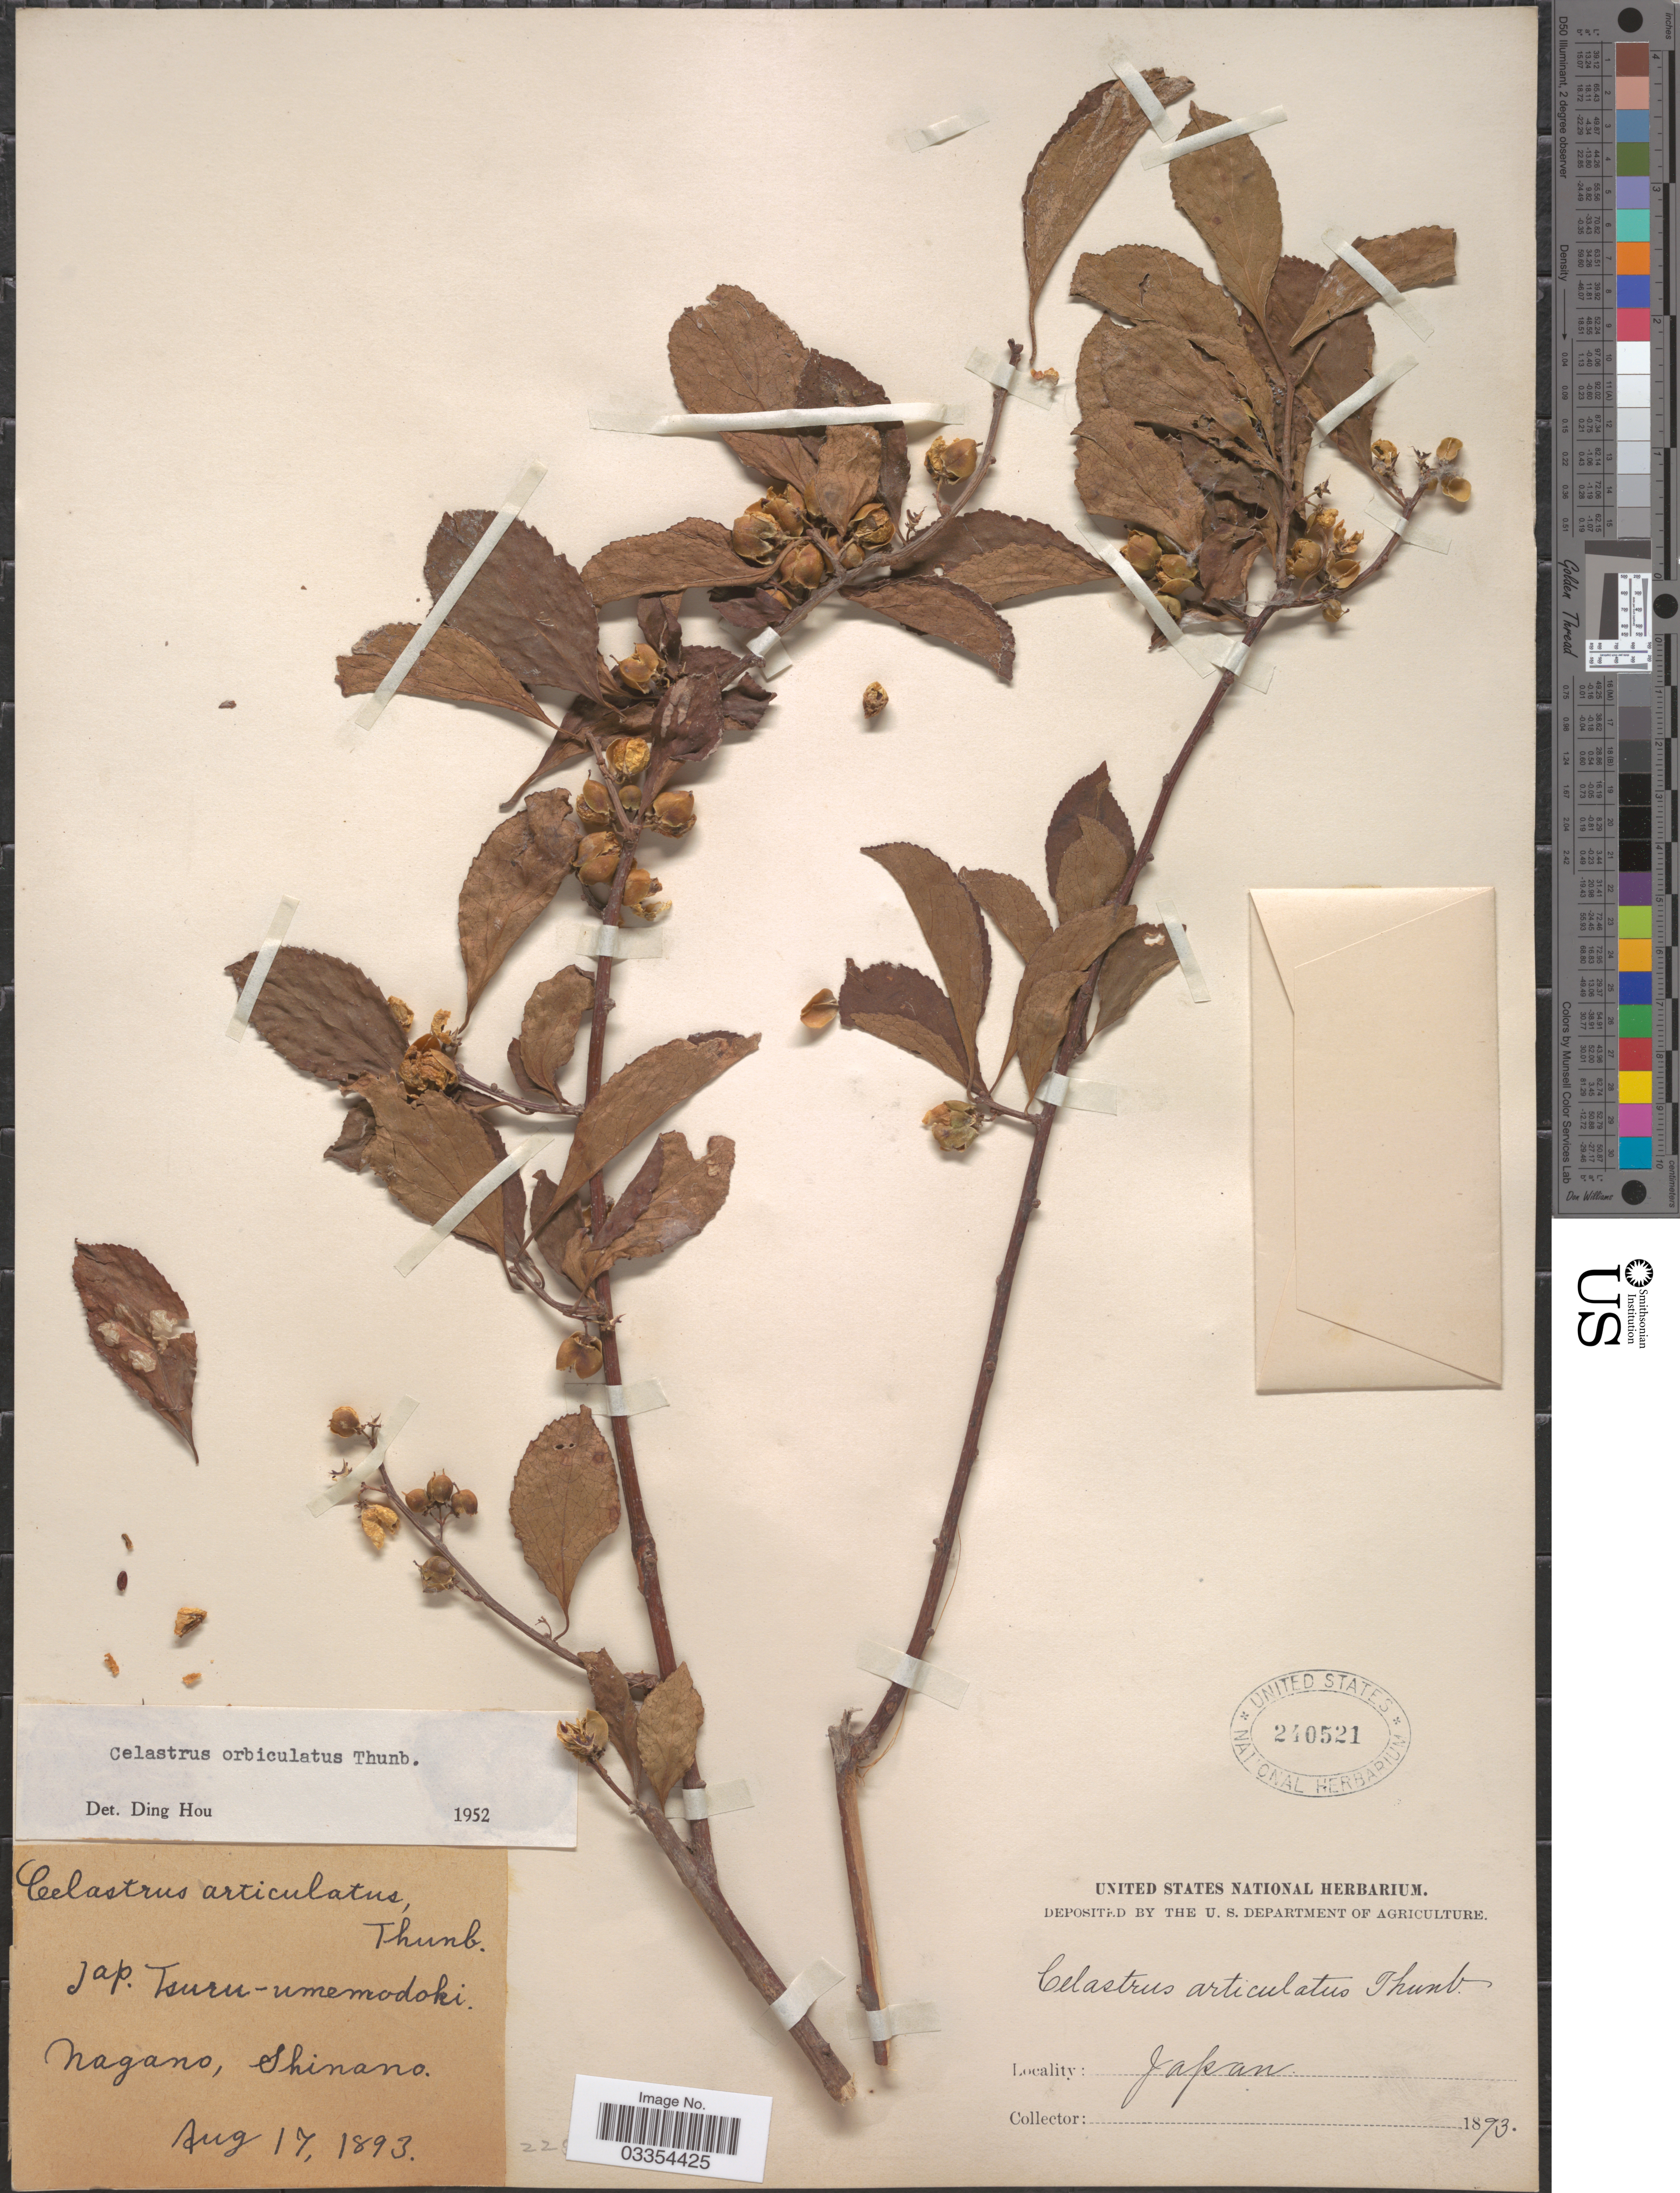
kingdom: Plantae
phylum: Tracheophyta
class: Magnoliopsida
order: Celastrales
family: Celastraceae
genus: Celastrus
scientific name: Celastrus orbiculatus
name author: Thunb.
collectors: ex herb. United States National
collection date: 1893-08-17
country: Japan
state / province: Nagano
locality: Shinano.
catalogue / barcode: US 240521